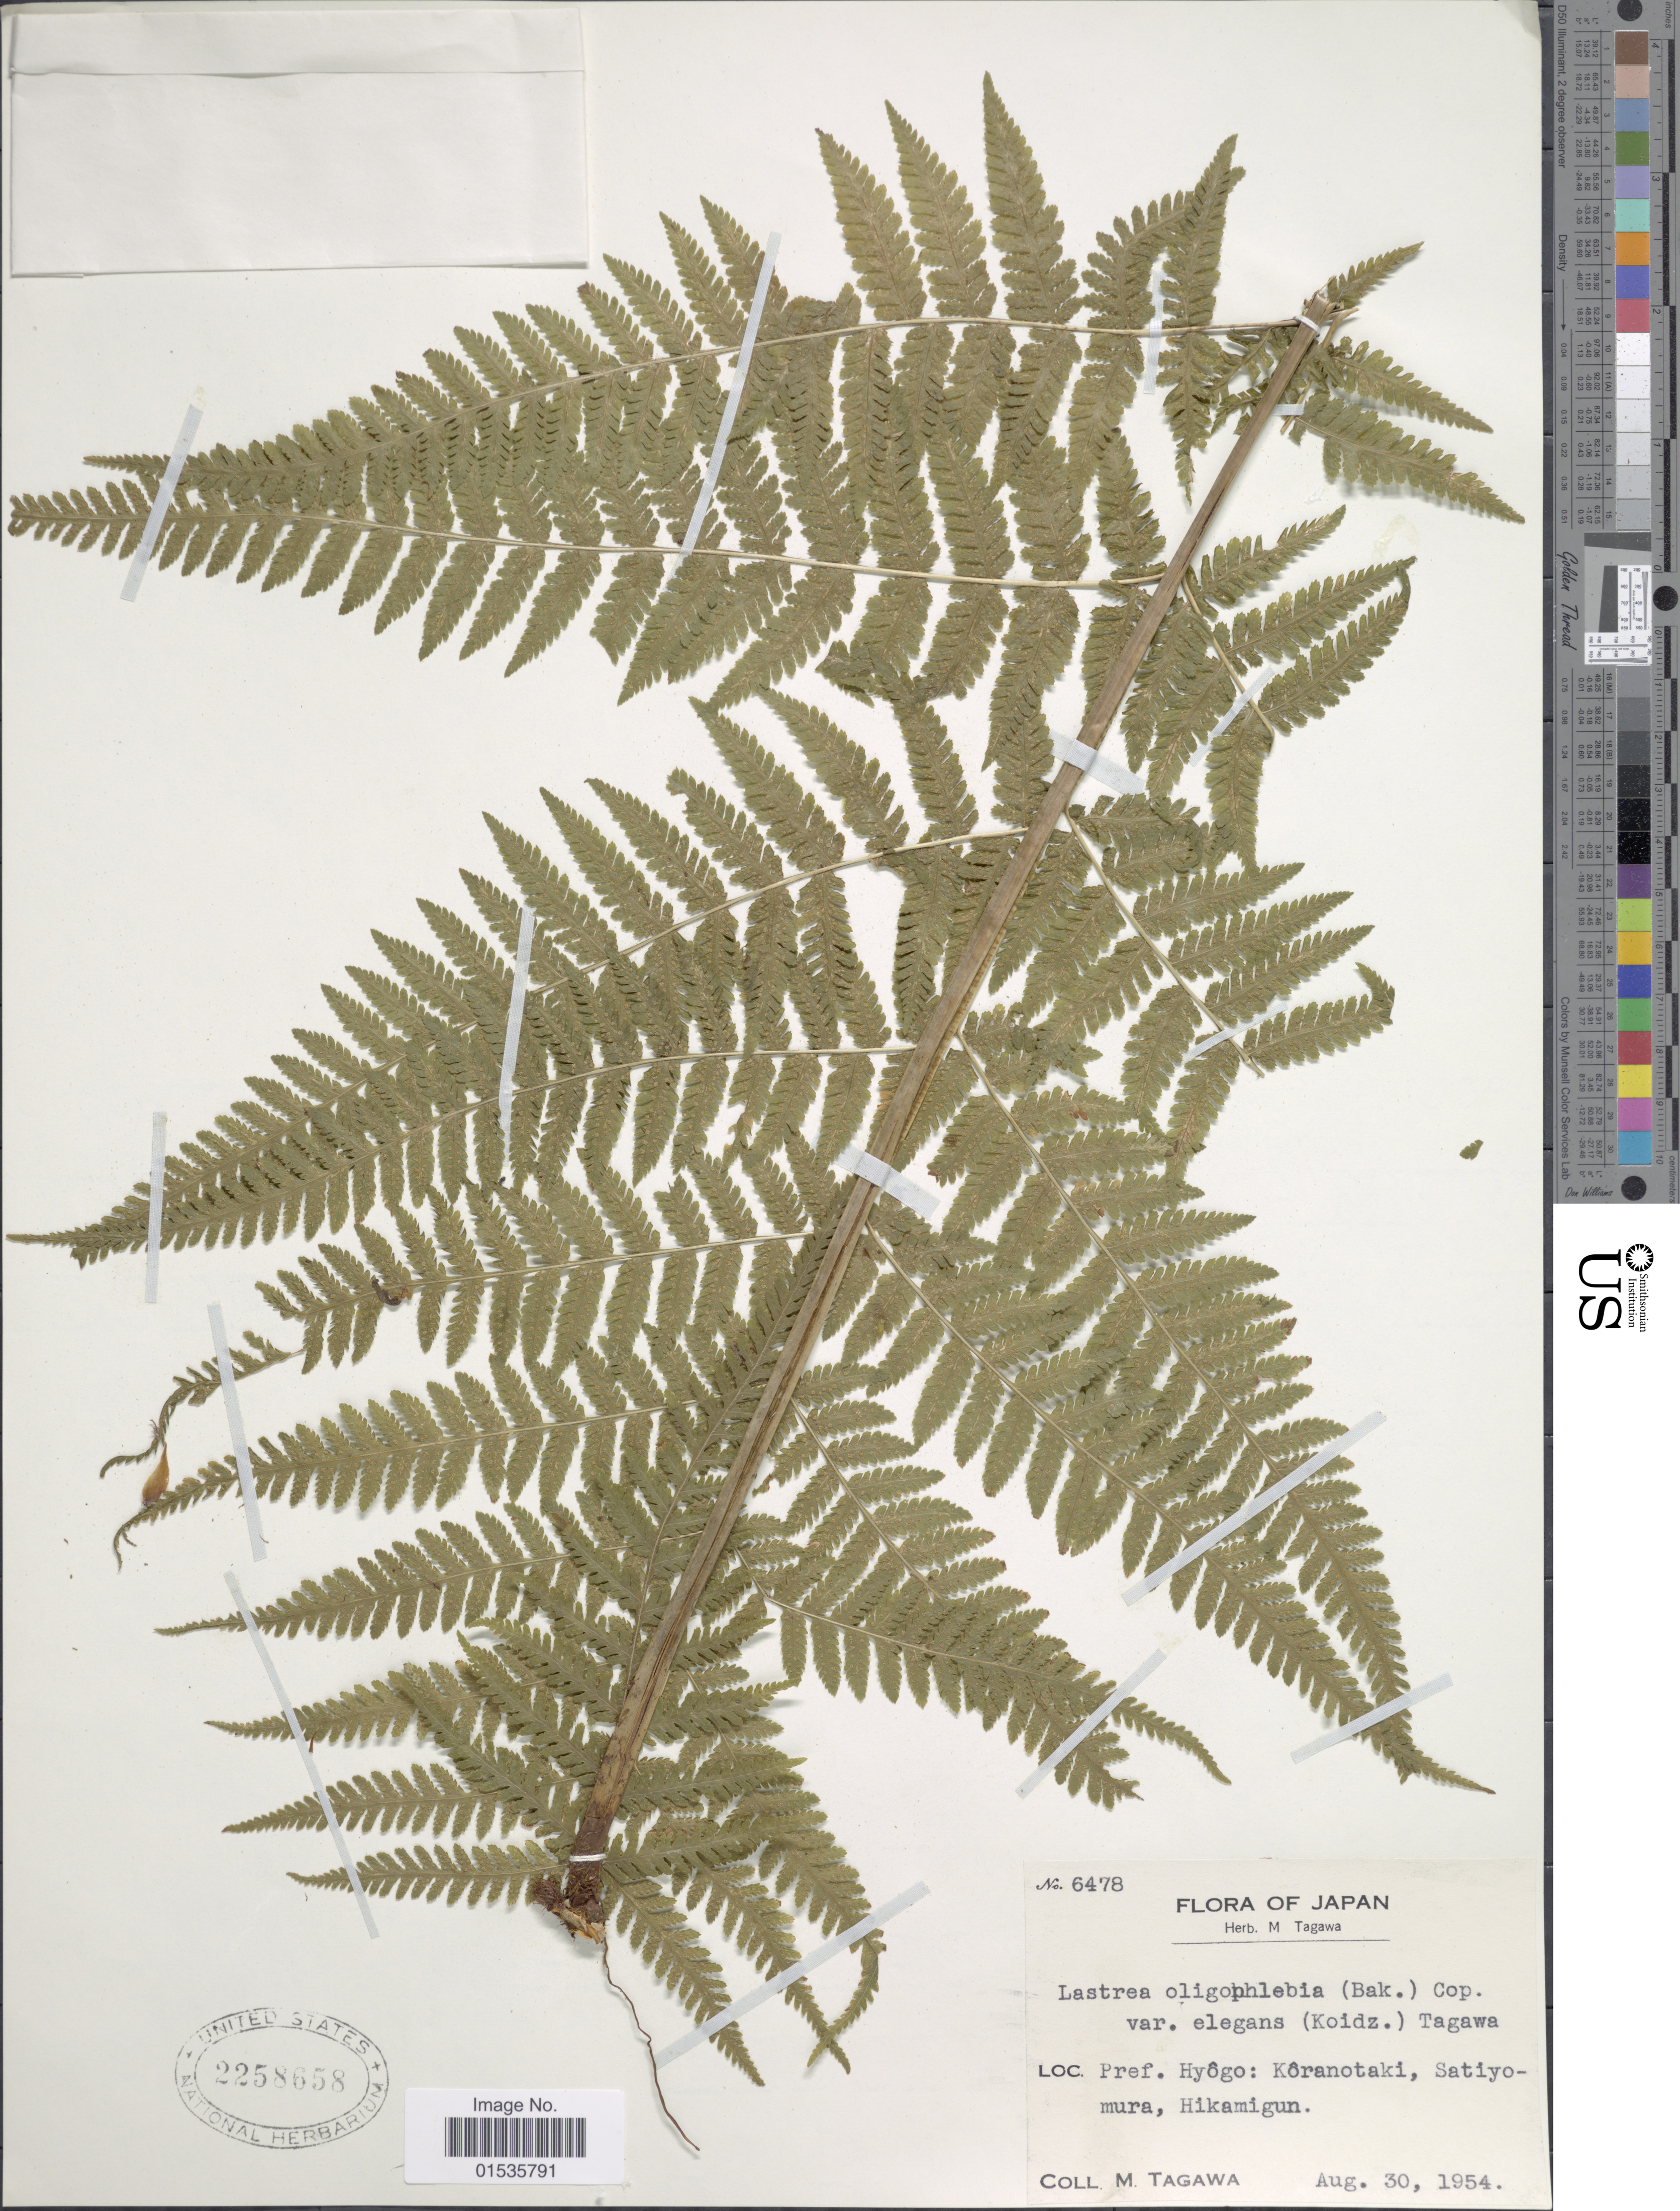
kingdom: Plantae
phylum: Tracheophyta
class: Polypodiopsida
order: Polypodiales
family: Thelypteridaceae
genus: Macrothelypteris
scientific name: Macrothelypteris oligophlebia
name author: (Baker) Ching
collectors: M. Tagawa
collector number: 6478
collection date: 1954-08-30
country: Japan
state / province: Hyogo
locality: Japan, Pref. Hyogo: Koranotaki, Satiyomura, Hikamigun.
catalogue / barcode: US 2258658